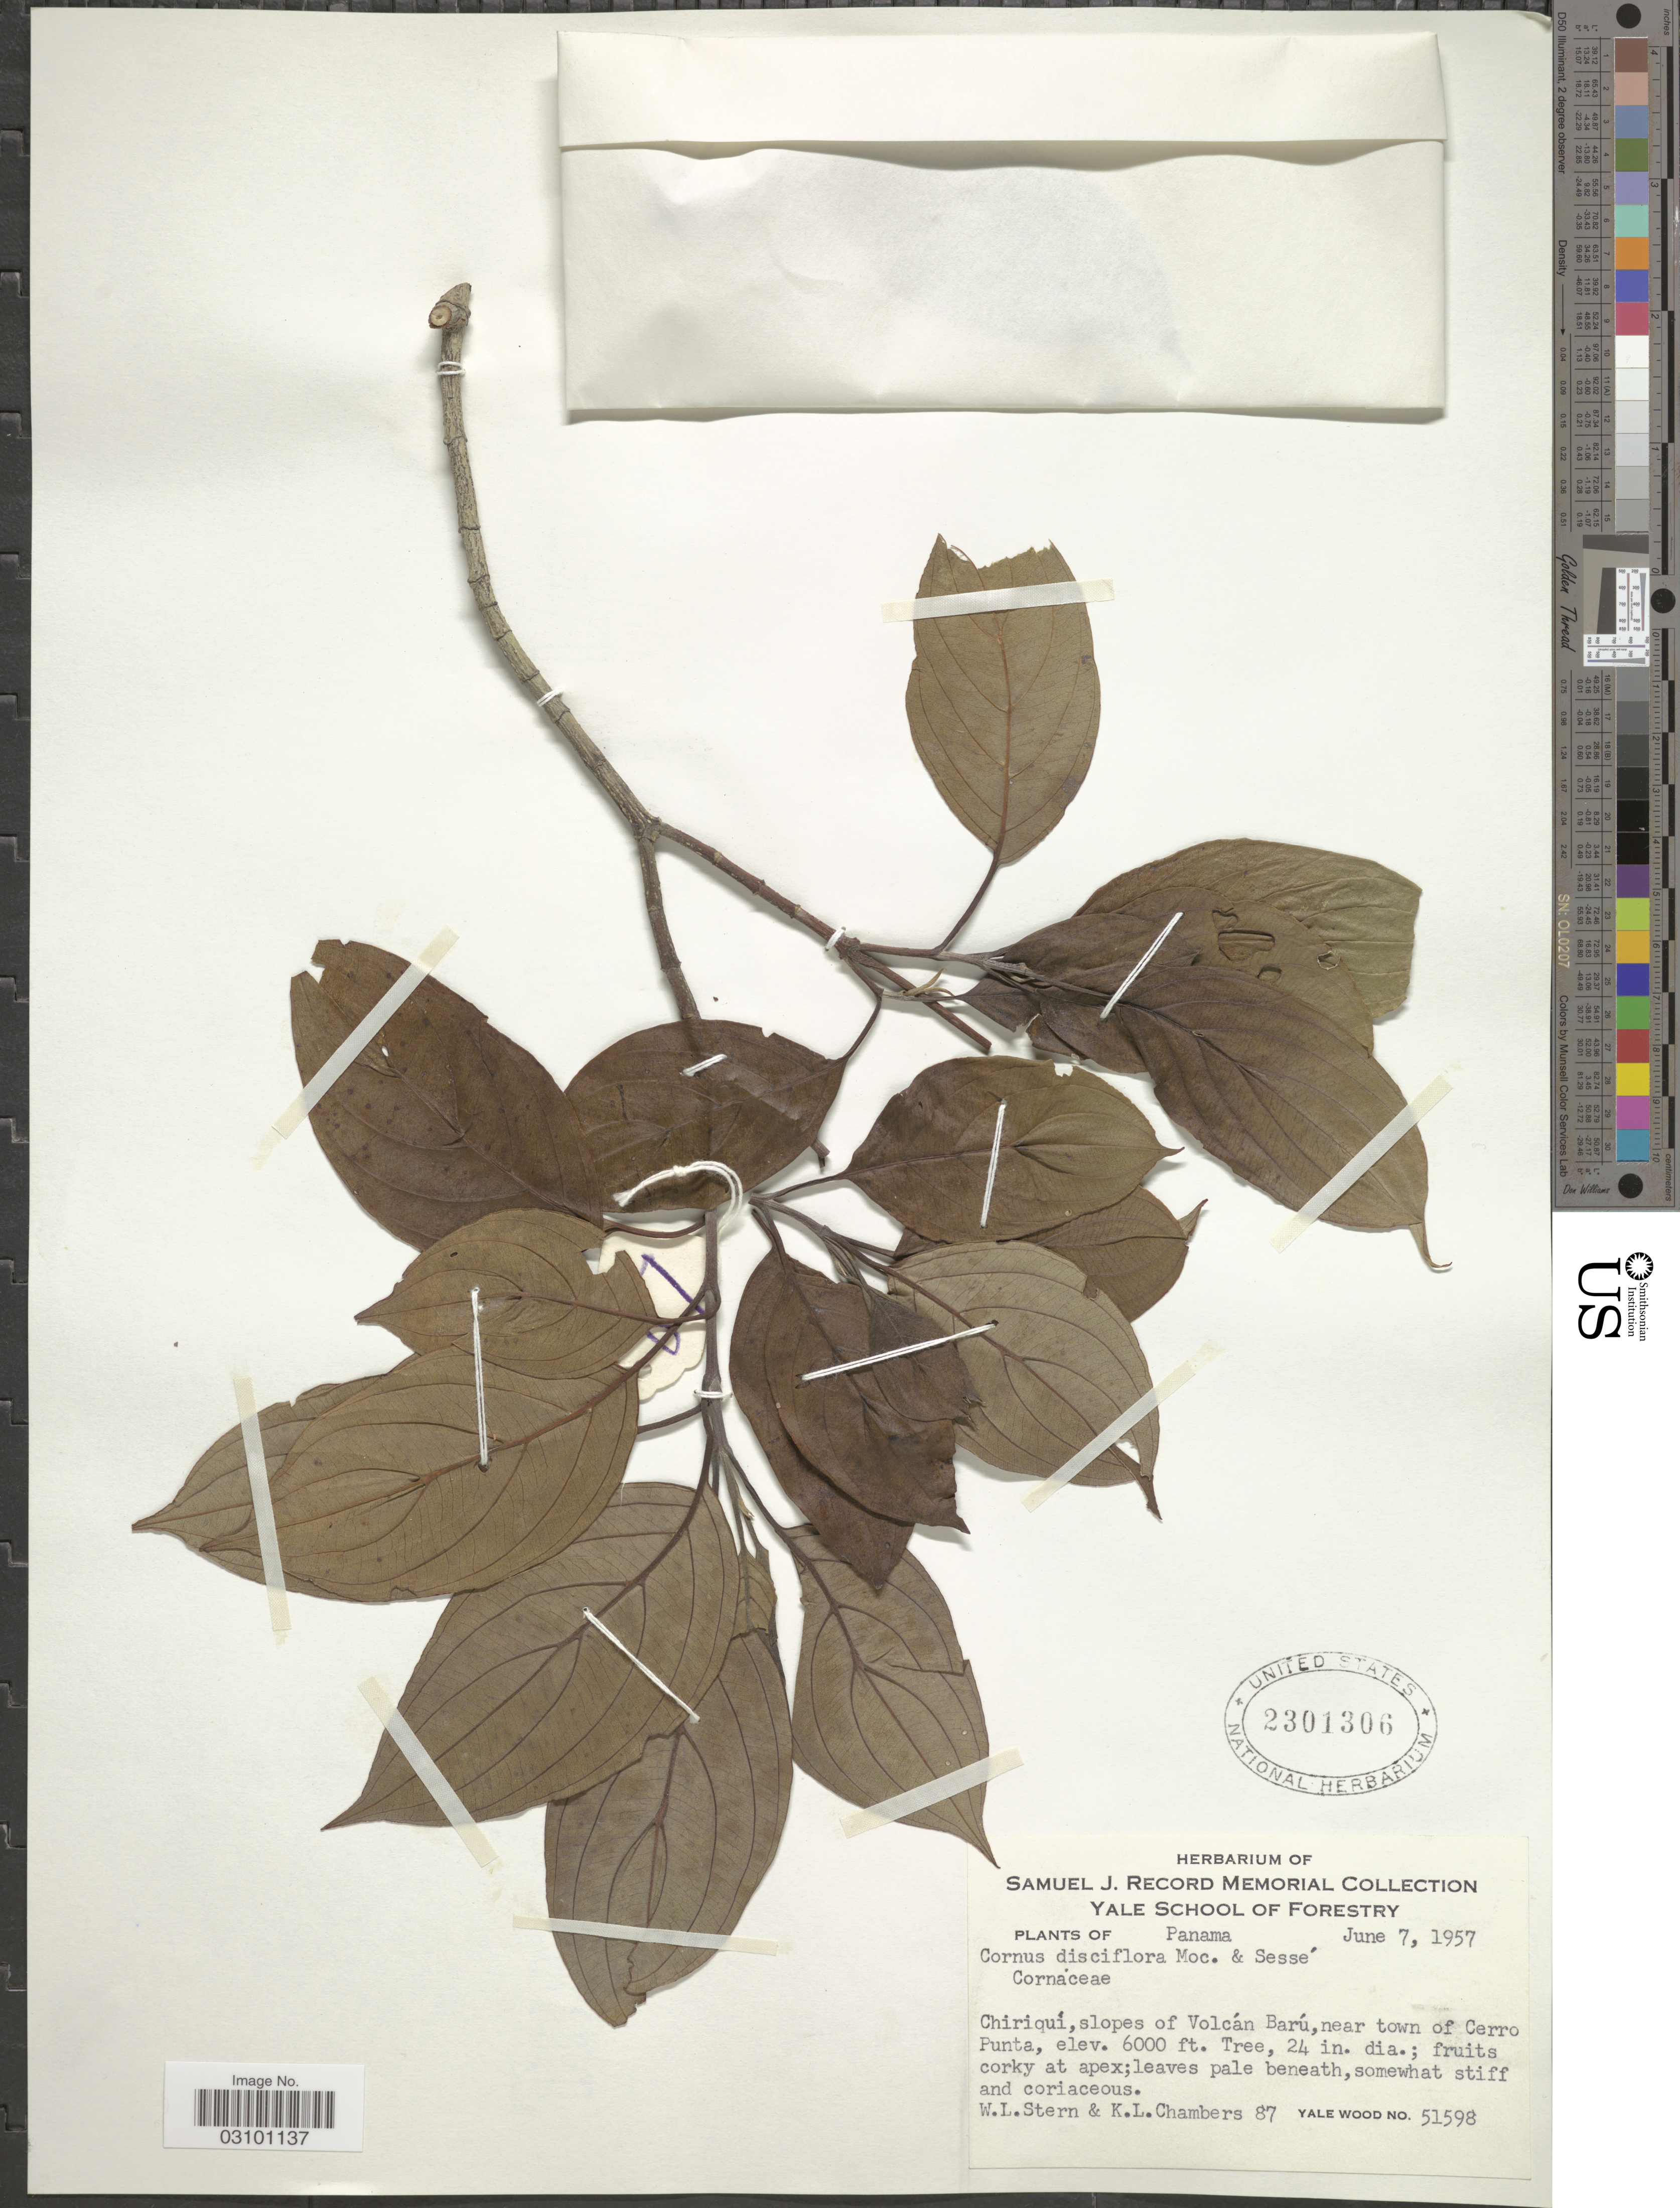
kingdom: Plantae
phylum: Tracheophyta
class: Magnoliopsida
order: Cornales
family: Cornaceae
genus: Cornus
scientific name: Cornus disciflora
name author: Moc. & Sessé ex DC.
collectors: W. L. Stern & K. Chambers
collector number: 87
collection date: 1957-06-07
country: Panama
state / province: Chiriqui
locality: Chiriquí, slopes of Volcán Barú, near town of Cerro Punta.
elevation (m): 1829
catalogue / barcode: US 2301306